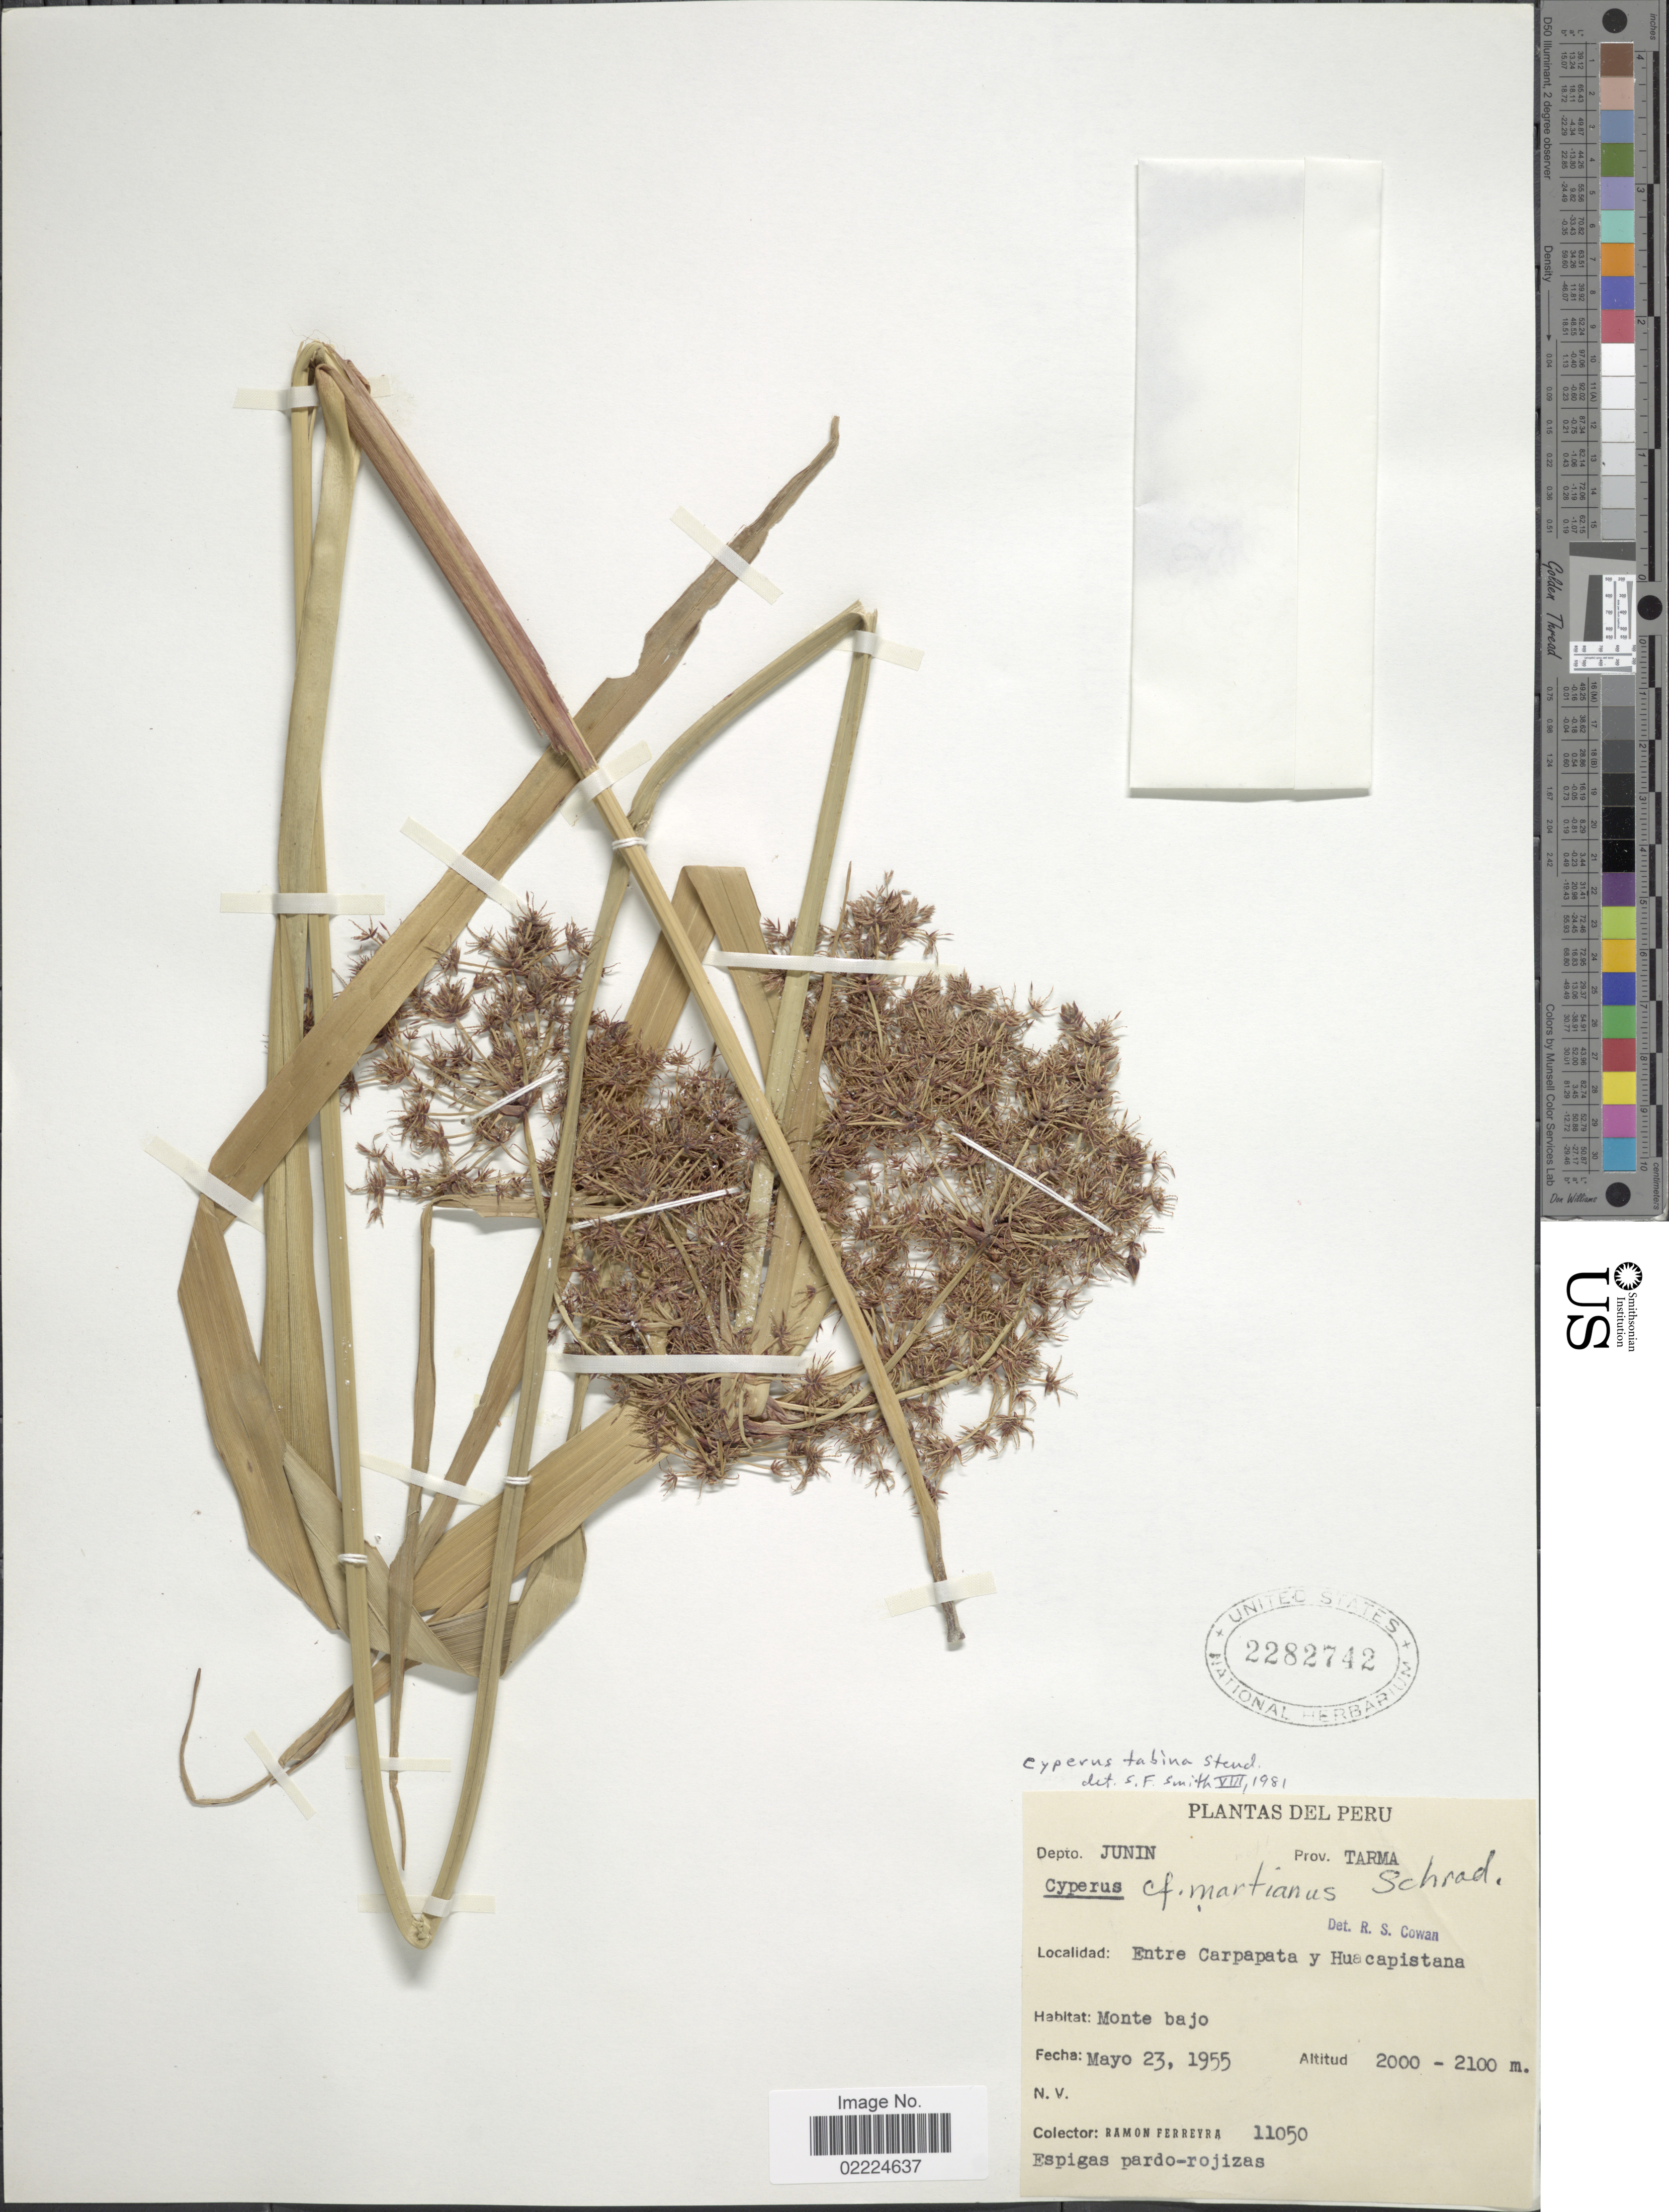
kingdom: Plantae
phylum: Tracheophyta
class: Liliopsida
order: Poales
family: Cyperaceae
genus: Cyperus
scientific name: Cyperus tabina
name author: Steud. ex Boeckeler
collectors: R. A. Ferreyra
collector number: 11050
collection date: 1955-05-23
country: Peru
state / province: Junín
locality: Depto. Junin, Prov. Tarma. Entre Carpapata y Huacapistana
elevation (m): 2000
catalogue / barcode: US 2282742